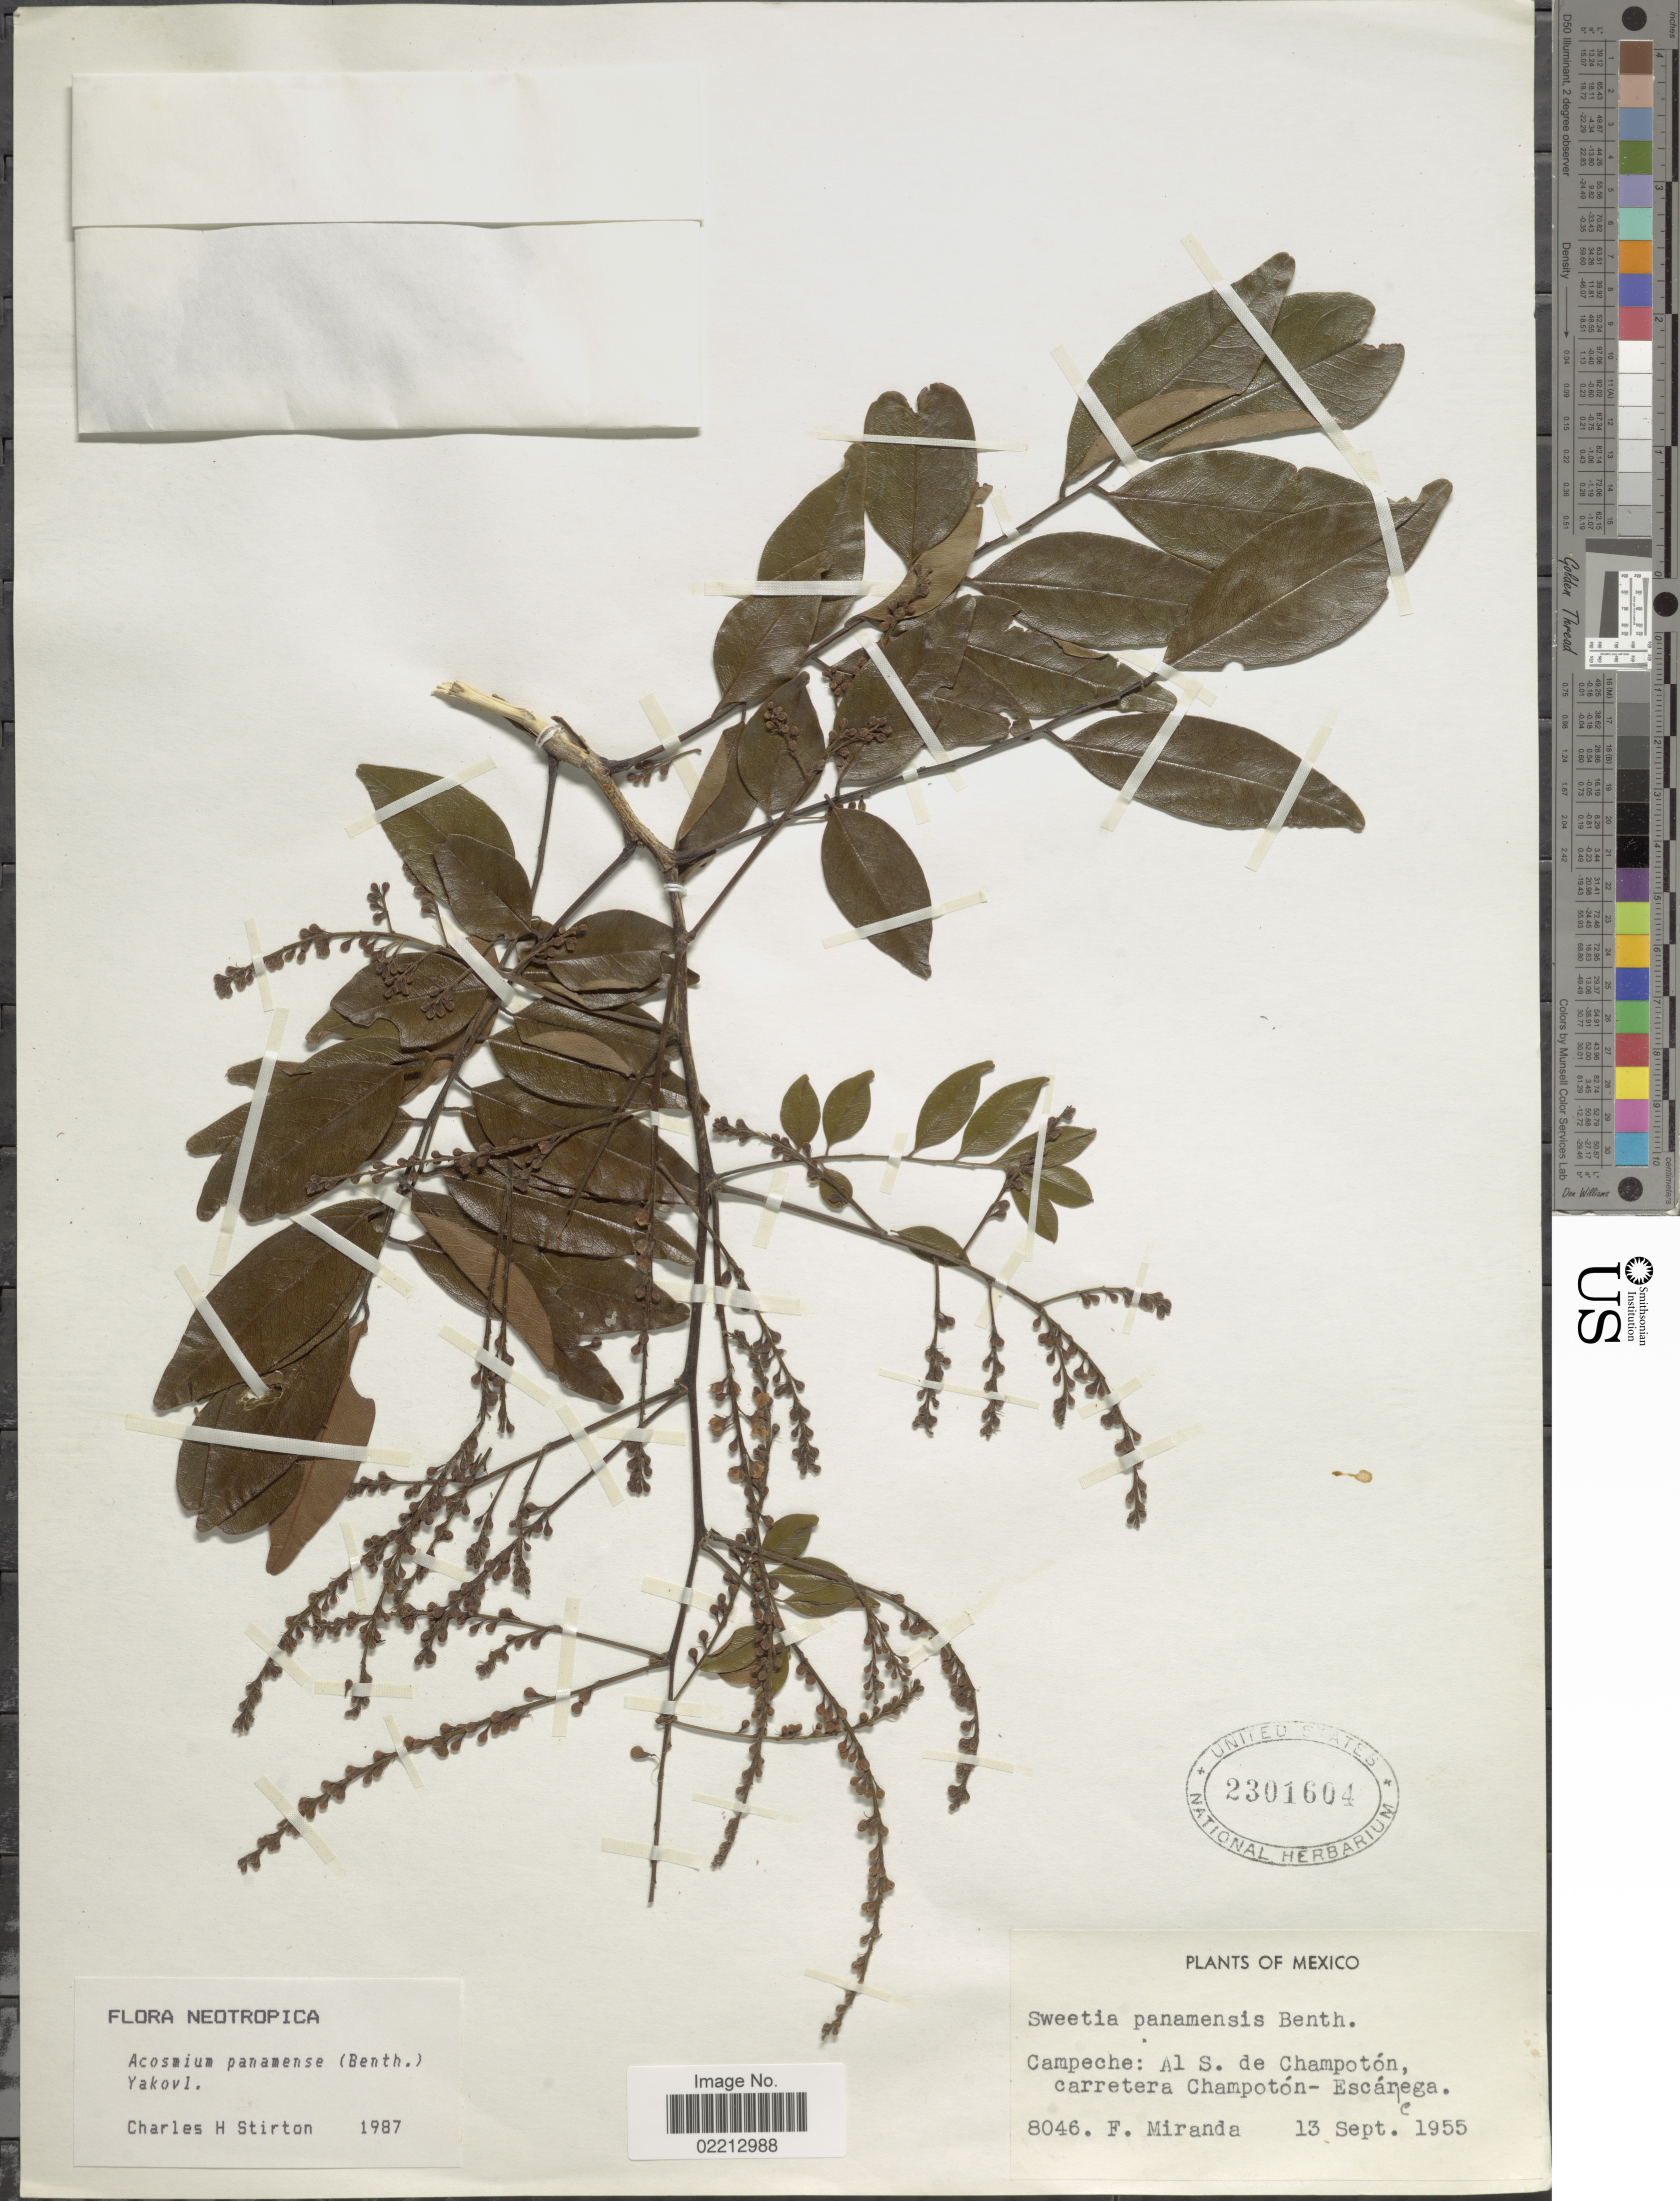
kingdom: Plantae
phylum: Tracheophyta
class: Magnoliopsida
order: Fabales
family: Fabaceae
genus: Acosmium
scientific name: Acosmium panamense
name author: (Benth.) Yakovlev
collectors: F. Miranda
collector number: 8046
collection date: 1955-09-13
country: Mexico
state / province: Campeche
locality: Al S. de Champoton. Carretera Champoton - Escarega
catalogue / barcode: US 2301604